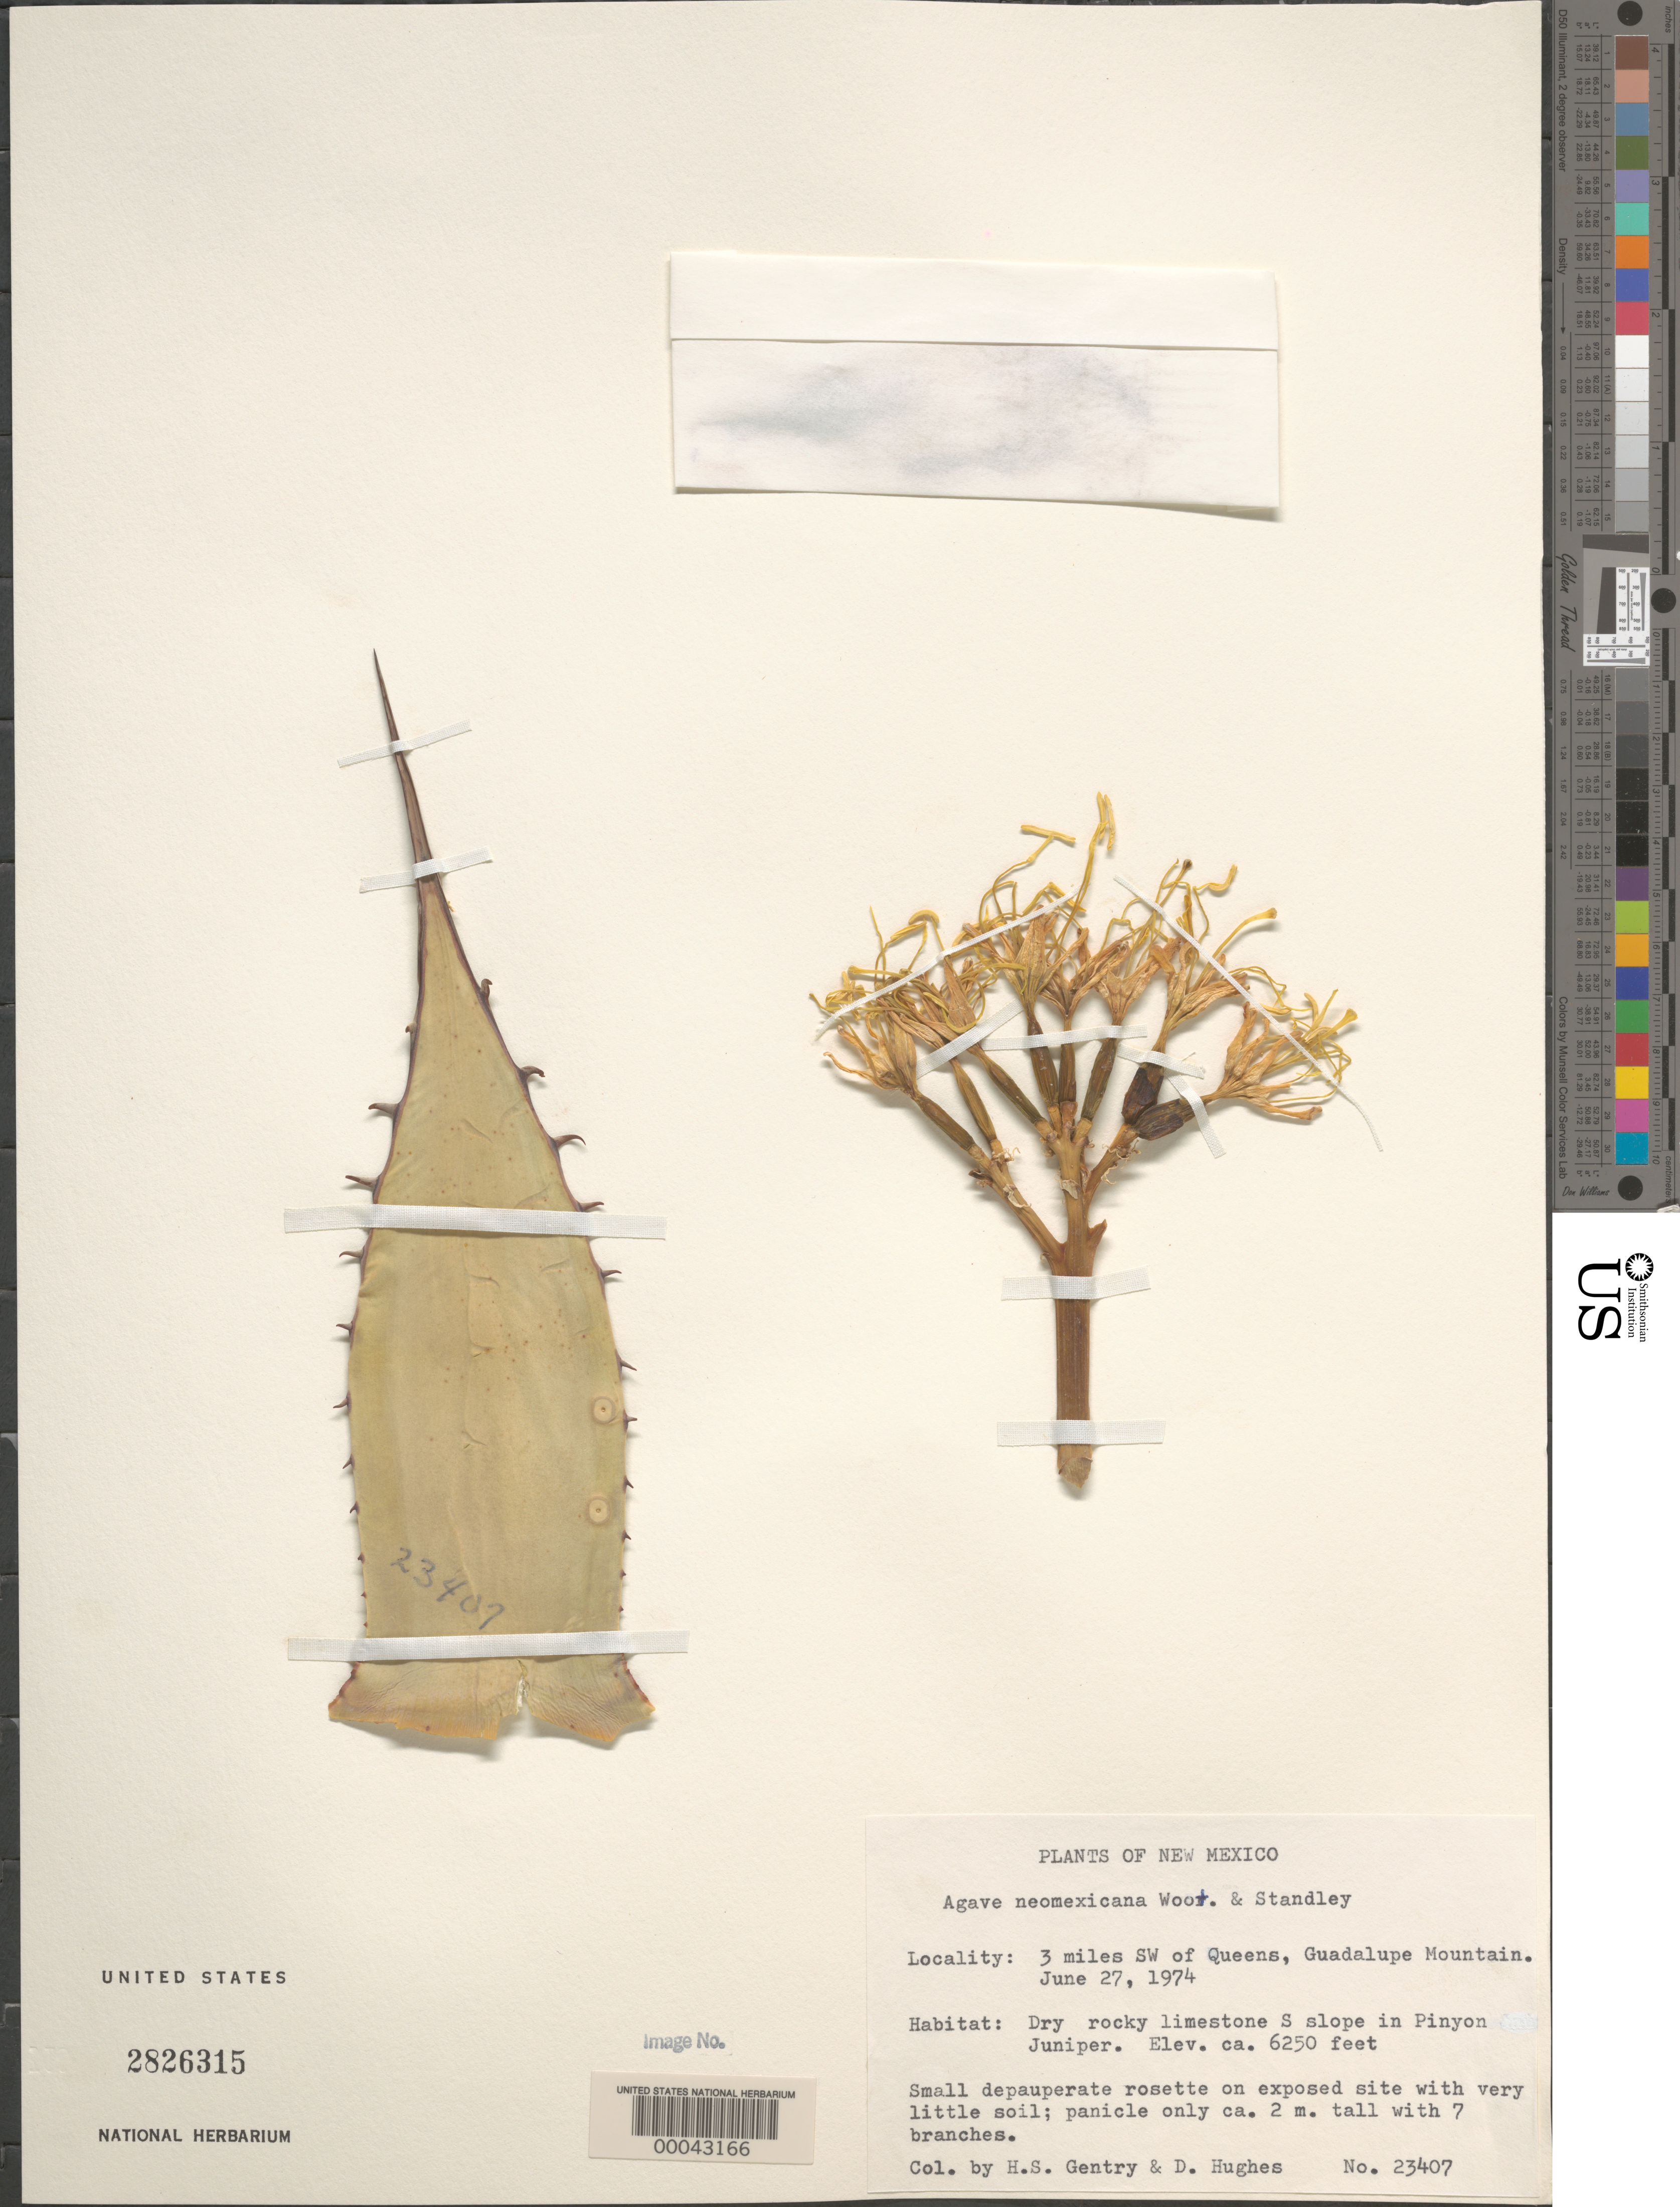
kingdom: Plantae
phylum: Tracheophyta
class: Liliopsida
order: Asparagales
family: Asparagaceae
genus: Agave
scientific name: Agave neomexicana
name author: Wooton & Standl.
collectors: H. S. Gentry & D. Hughes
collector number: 23407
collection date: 1974-06-27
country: United States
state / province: New Mexico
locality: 3 miles SW of Queens, Guadalupe Mountain. Dry rocky limestone S slope in Pinyon Juniper.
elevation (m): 1905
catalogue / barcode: US 2826315